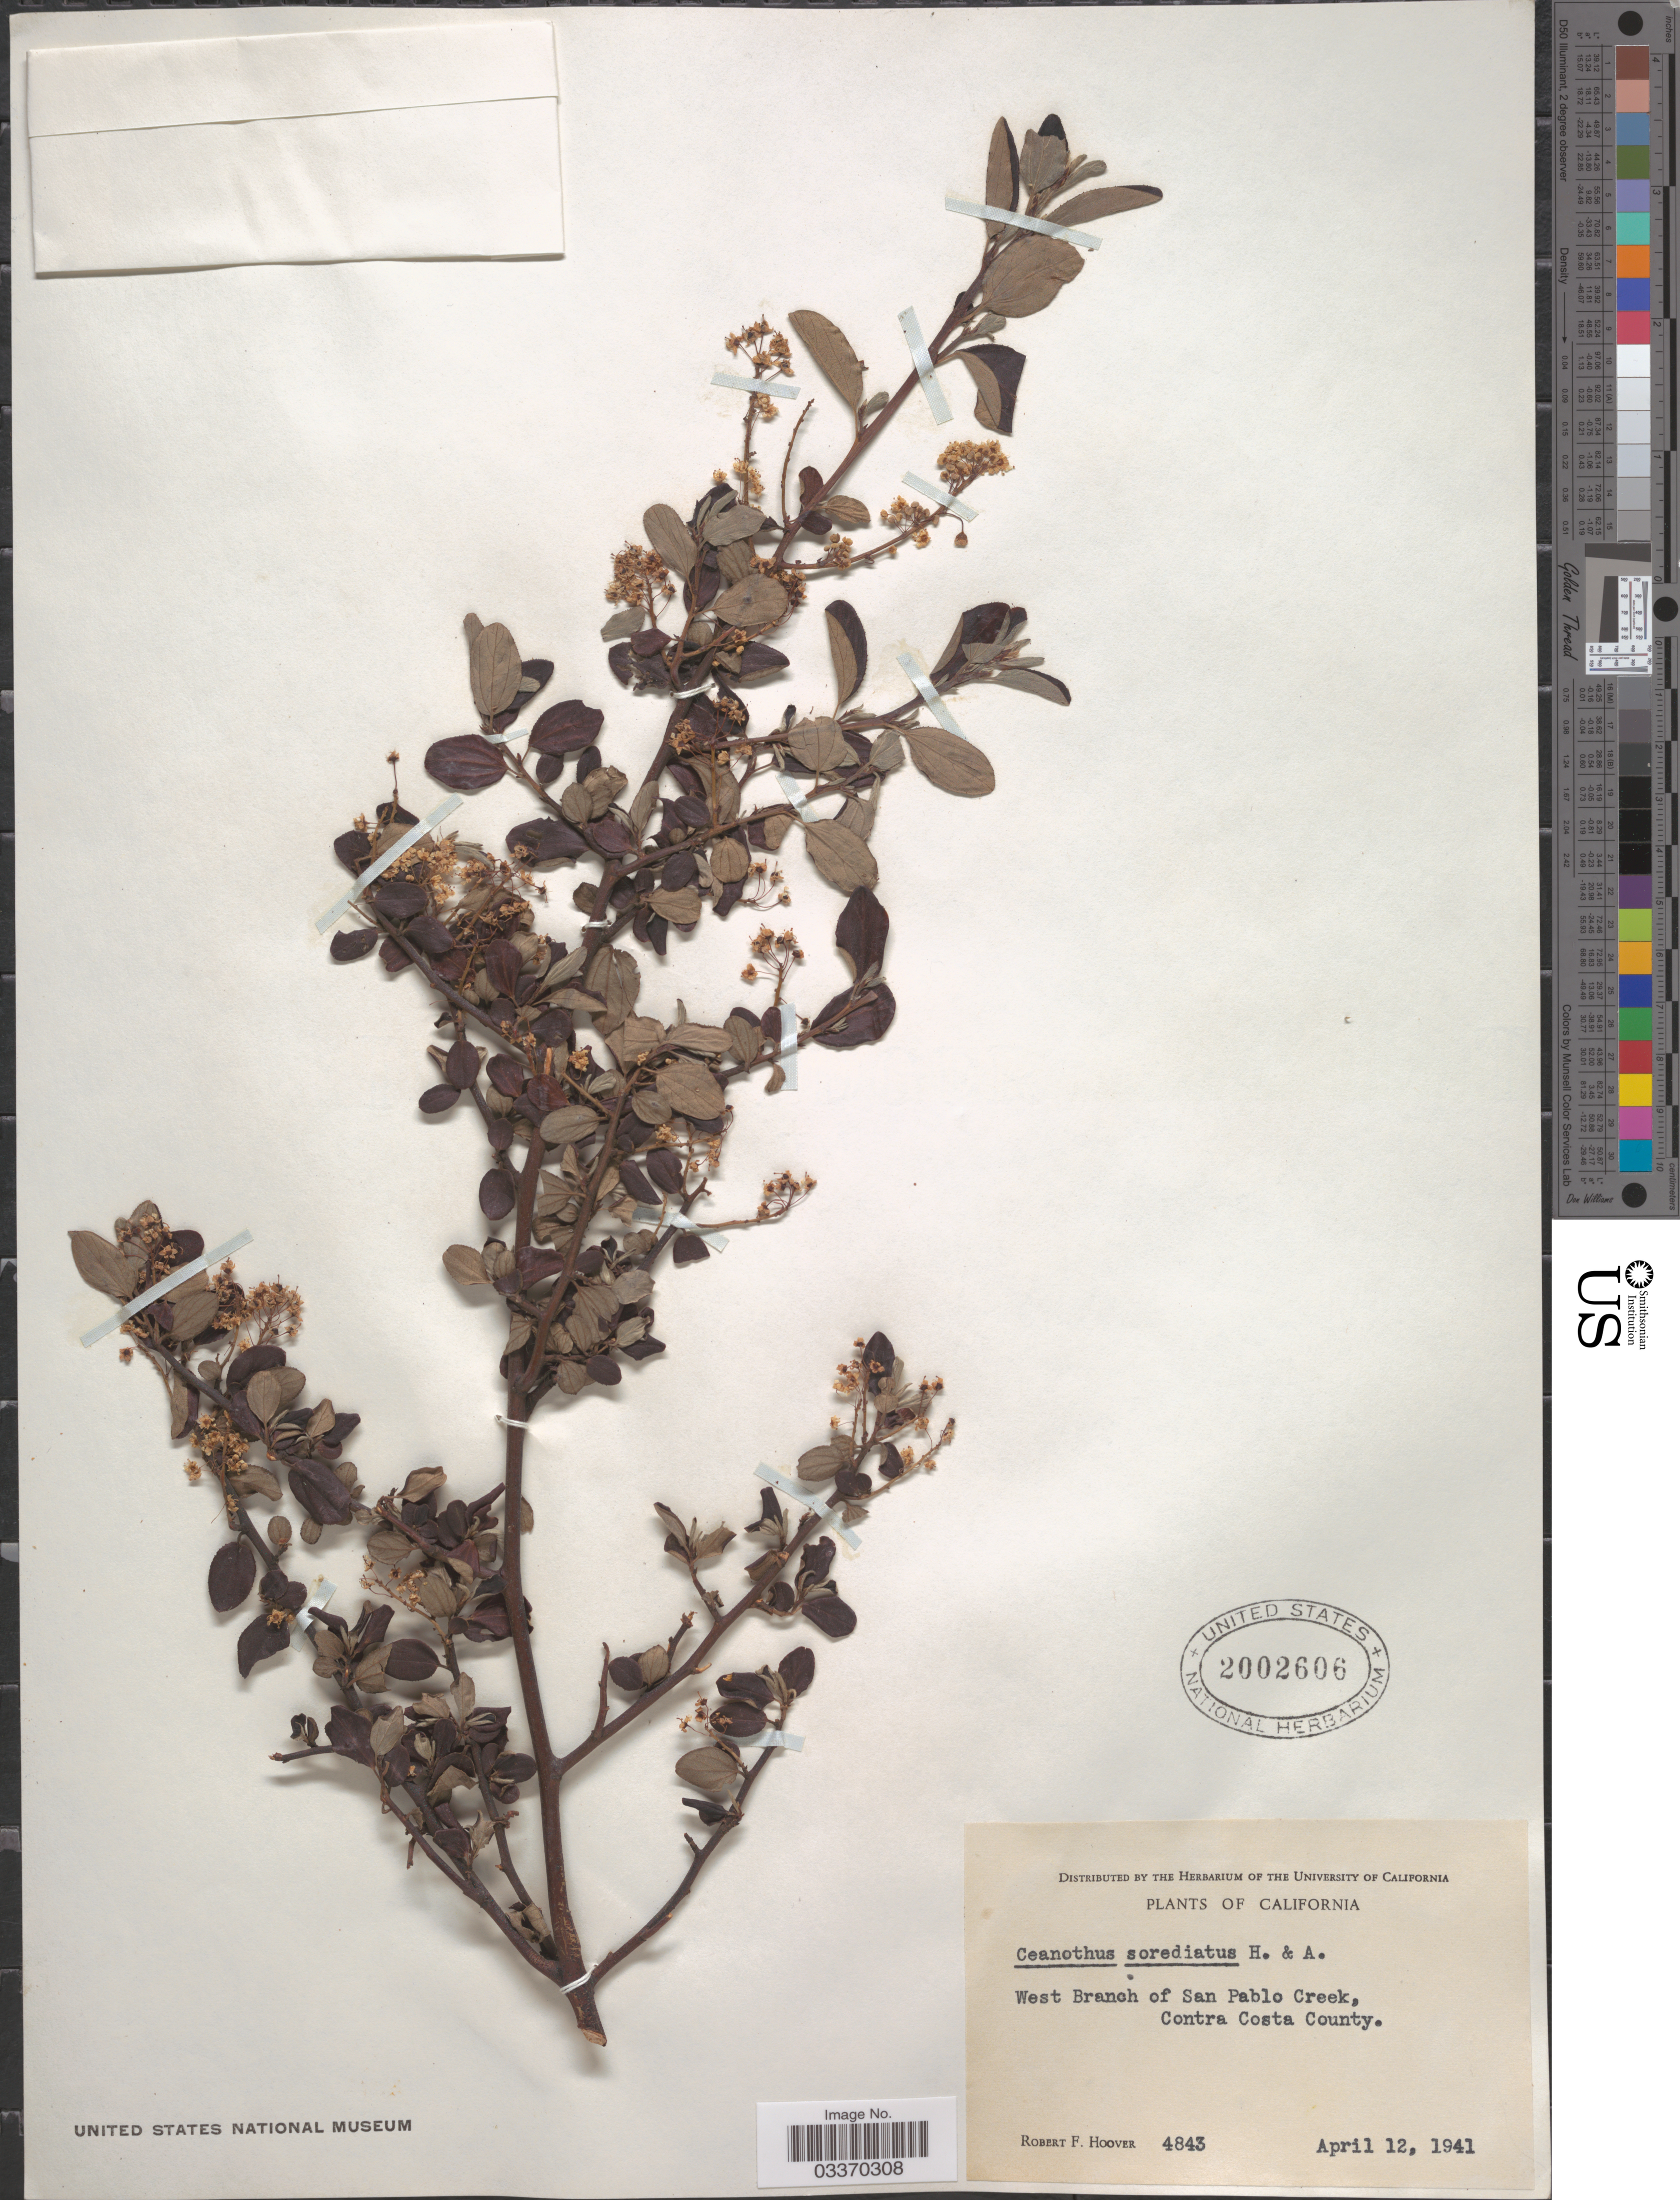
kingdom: Plantae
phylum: Tracheophyta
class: Magnoliopsida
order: Rosales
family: Rhamnaceae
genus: Ceanothus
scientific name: Ceanothus sorediatus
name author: Hook. & Arn.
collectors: R. F. Hoover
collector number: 4843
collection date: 1941-04-12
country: United States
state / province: California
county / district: Contra Costa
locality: West Branch of San Pablo Creek, Contra Costa County.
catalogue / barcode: US 2002606